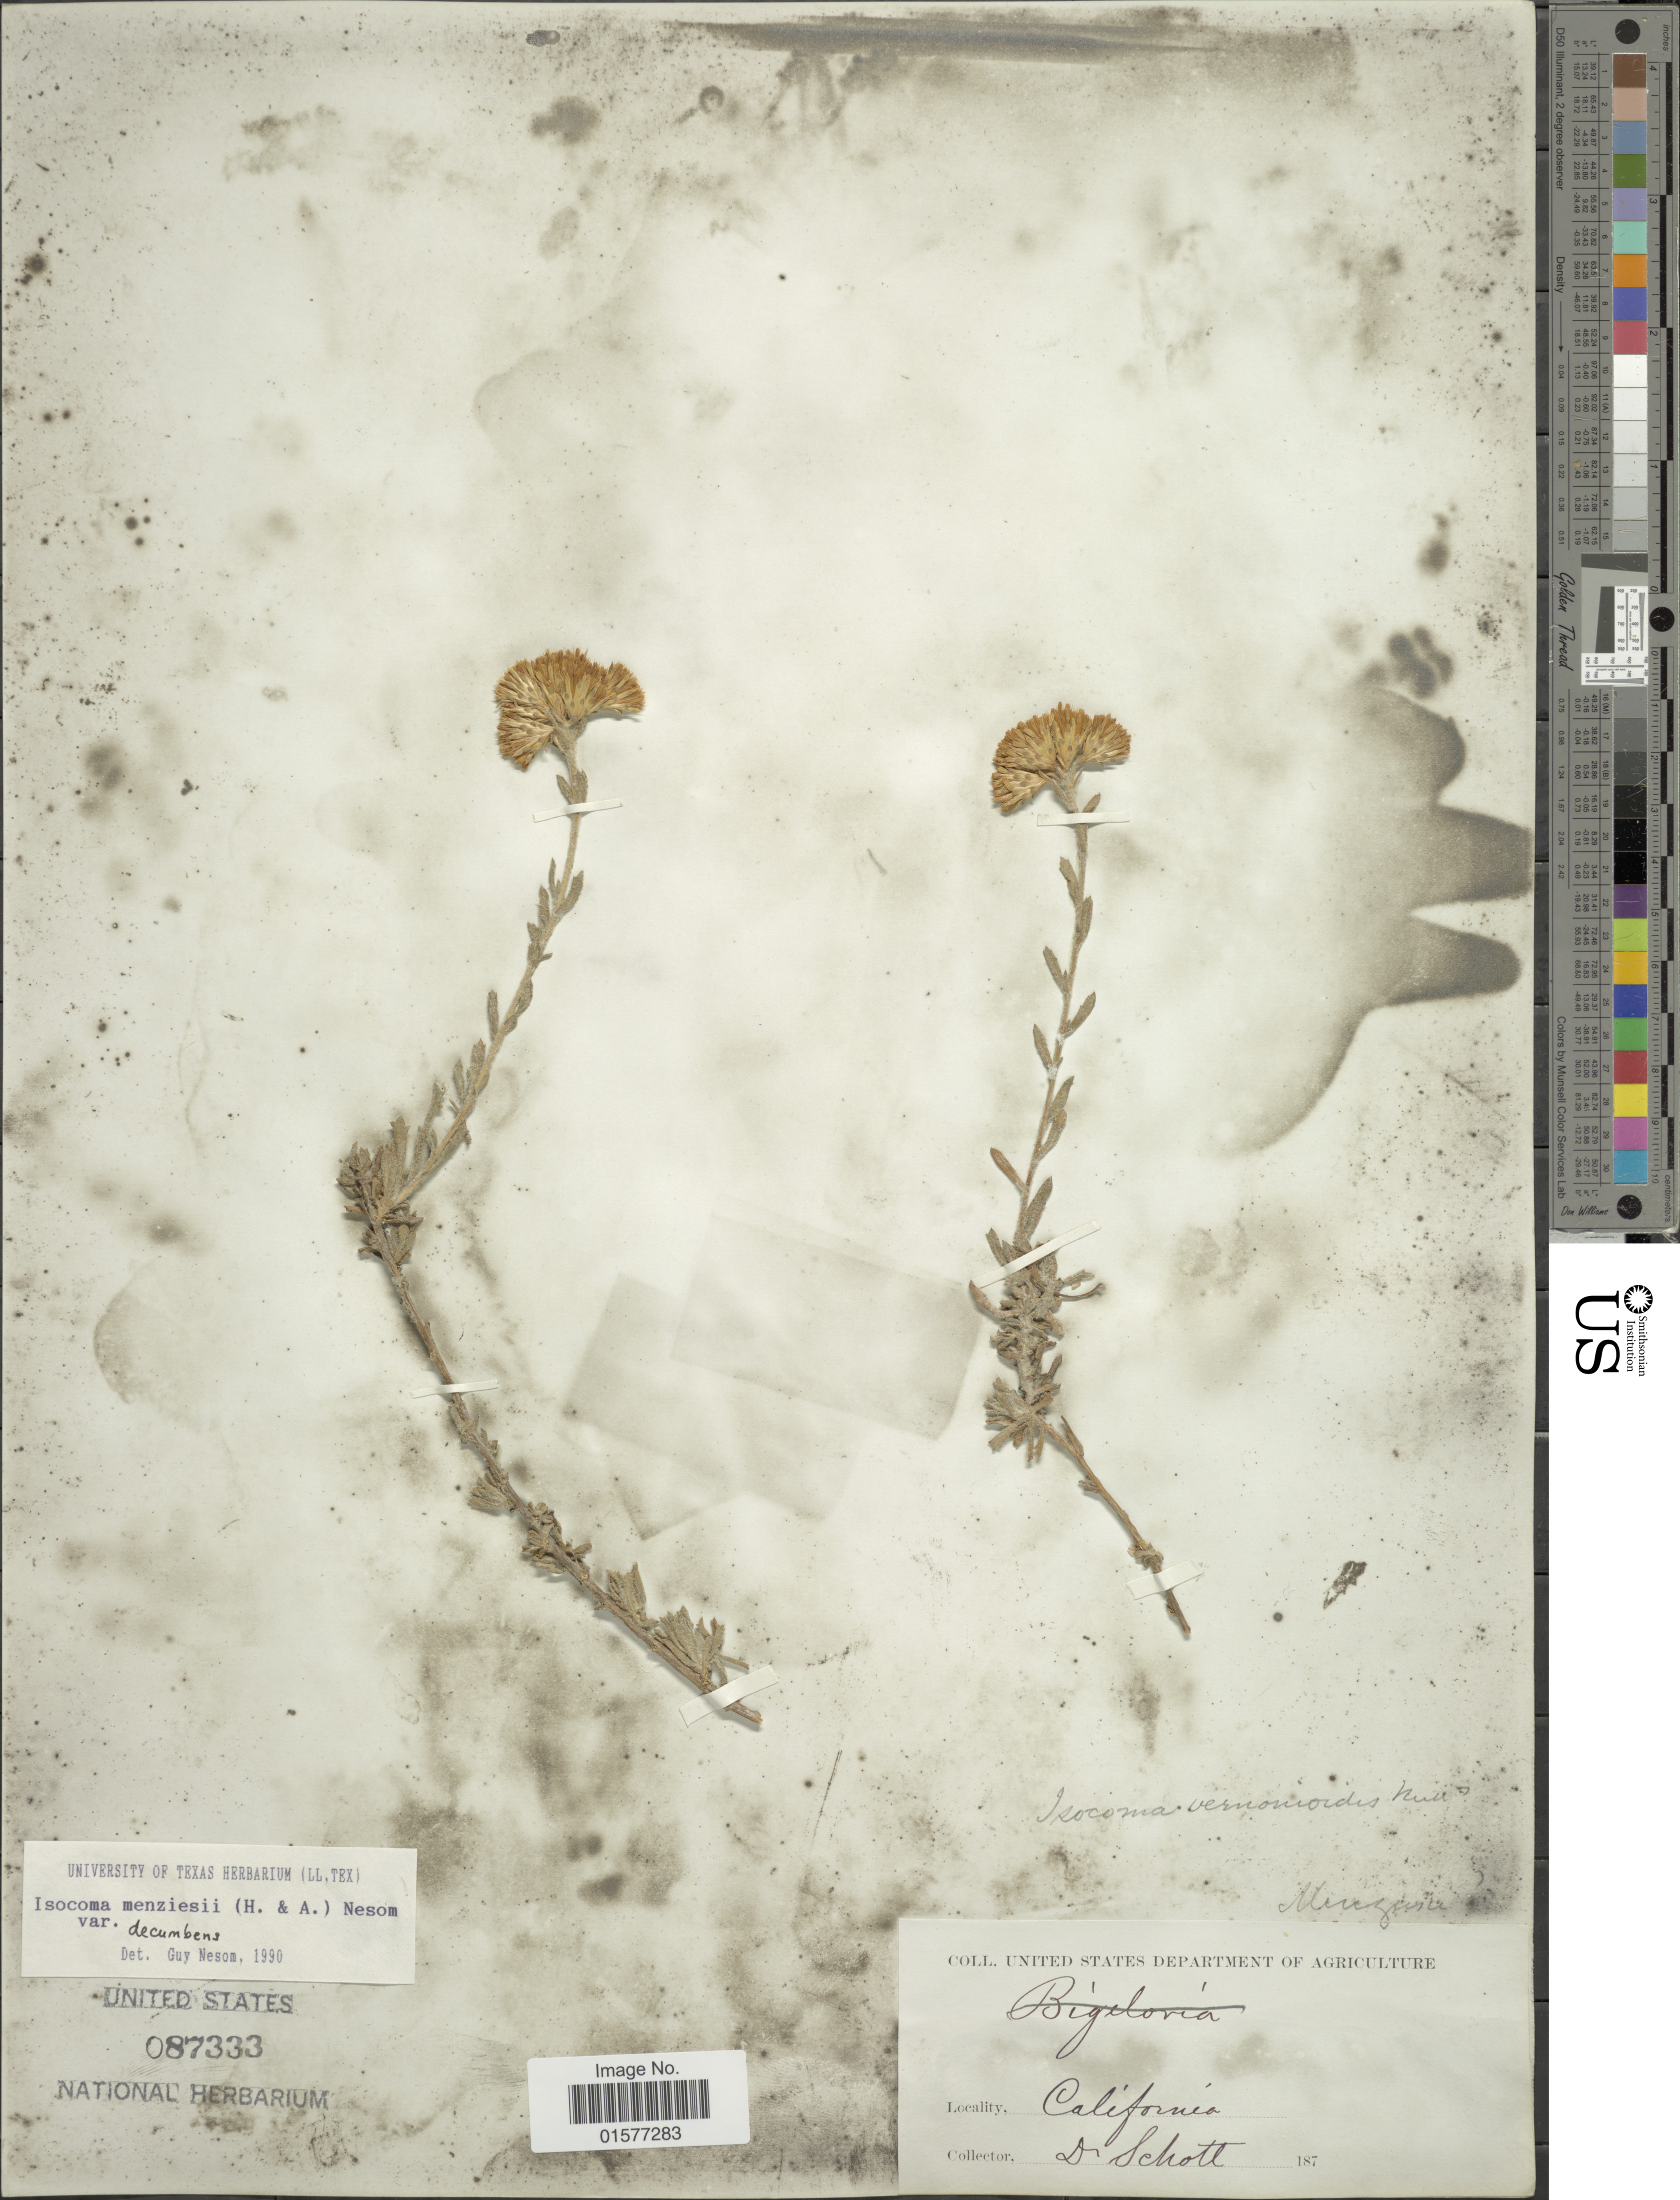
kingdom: Plantae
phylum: Tracheophyta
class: Magnoliopsida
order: Asterales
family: Asteraceae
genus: Isocoma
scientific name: Isocoma menziesii var. decumbens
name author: G.L. Nesom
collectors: Schott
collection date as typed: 187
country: United States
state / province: California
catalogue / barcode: US 87333